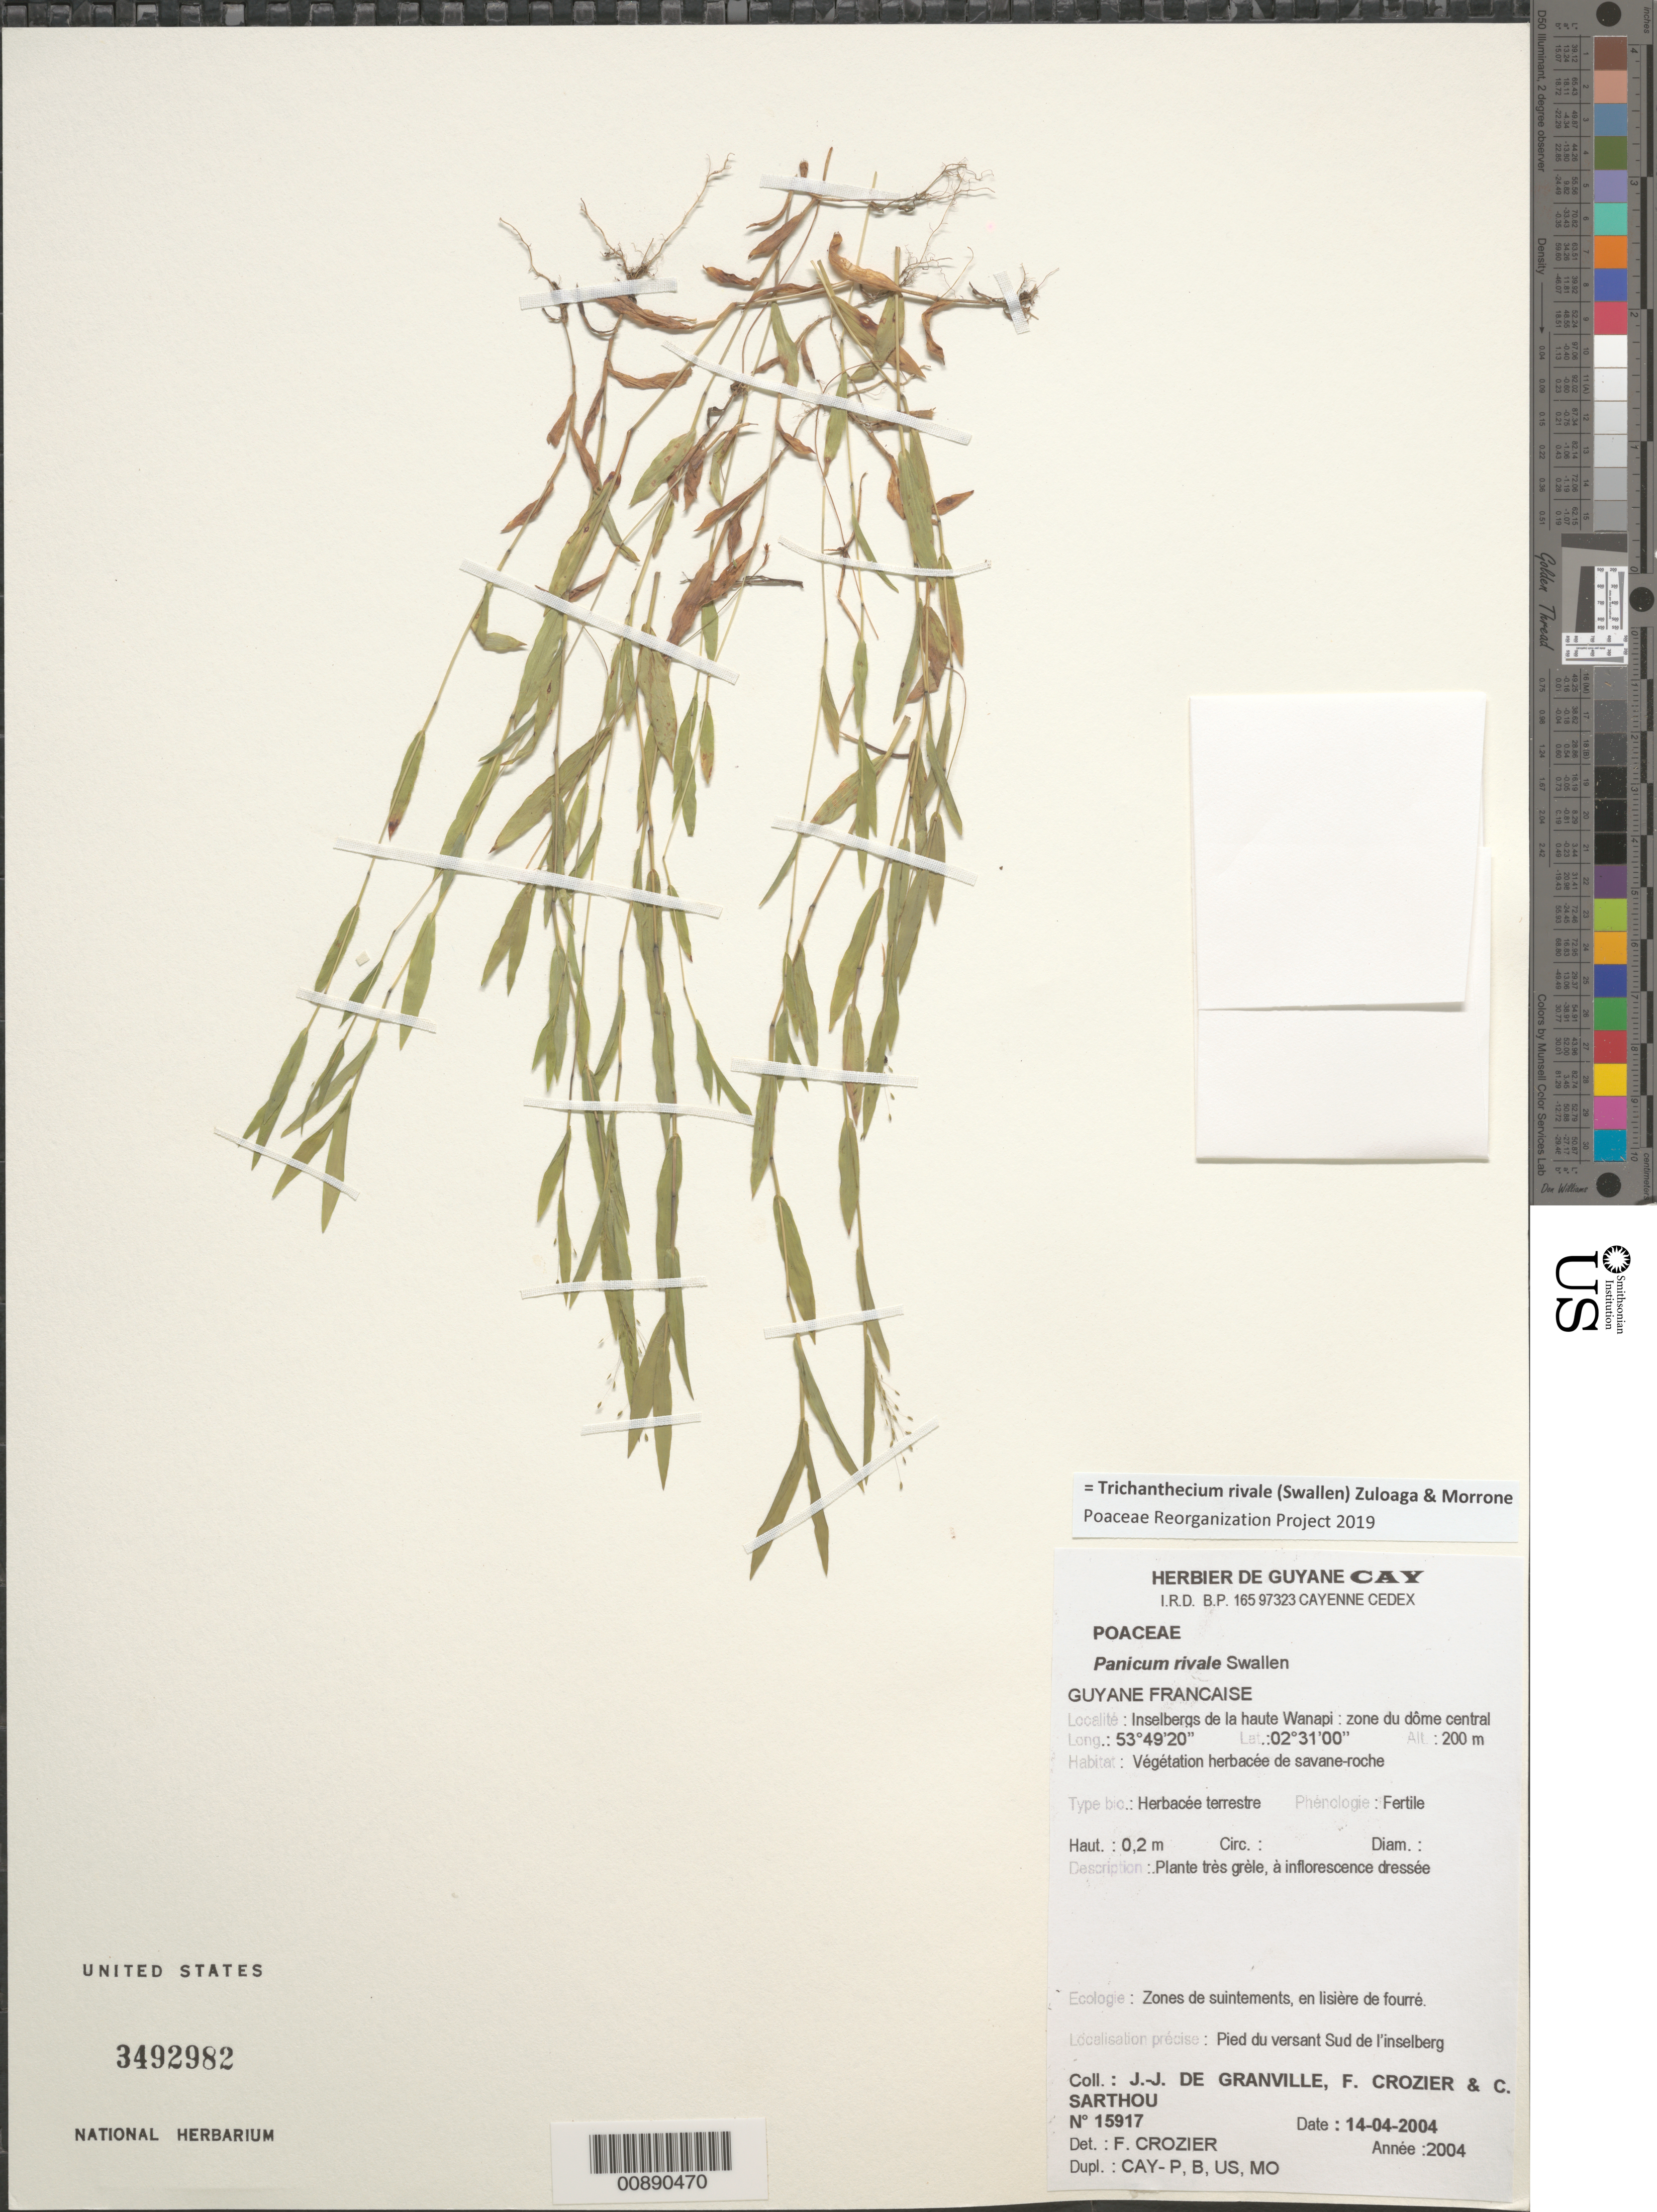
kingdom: Plantae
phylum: Tracheophyta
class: Liliopsida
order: Poales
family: Poaceae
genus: Trichanthecium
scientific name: Trichanthecium rivale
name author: (Swallen) Zuloaga & Morrone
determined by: Poaceae Reorganization Project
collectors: J.-J. de Granville, F. Crozier & C. Sarthou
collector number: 15917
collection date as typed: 14-Apr-04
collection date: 2004-04-14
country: French Guiana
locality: Inselbergs de la haute Wanapi, versant sud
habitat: Végétation herbacée des savanes roches; zones de suintements, en lisière de fourré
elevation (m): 250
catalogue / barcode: US 3492982